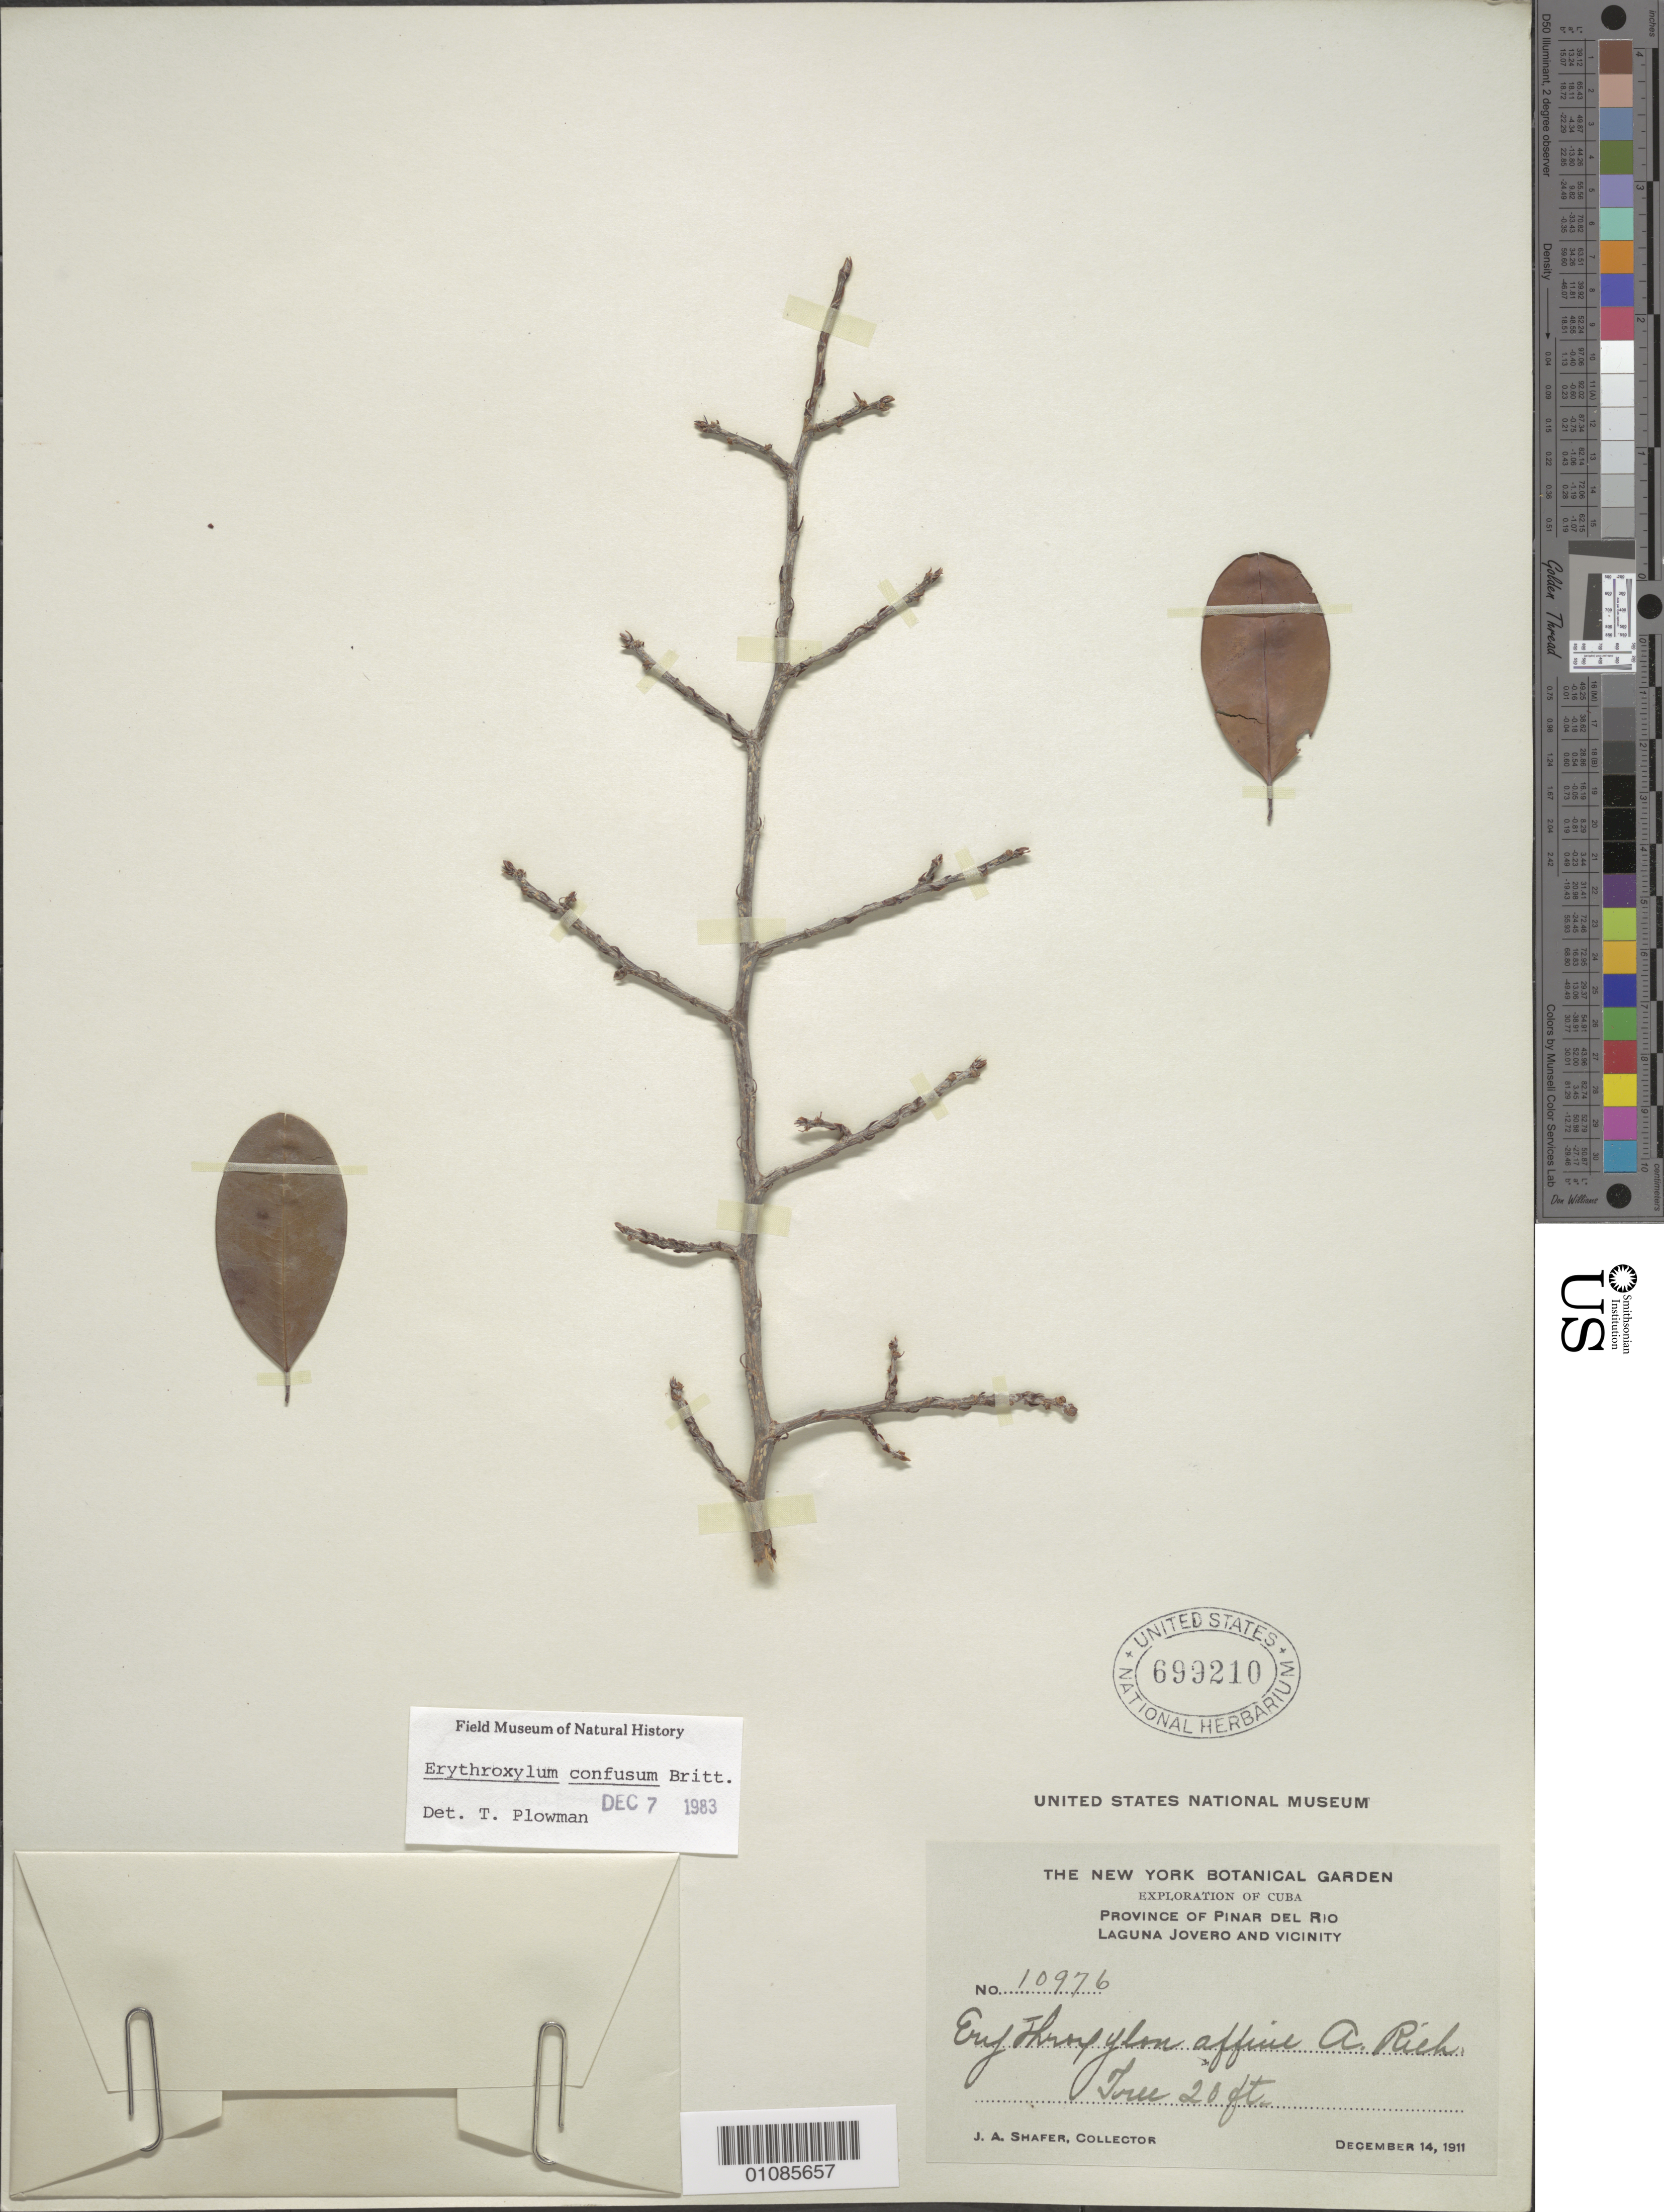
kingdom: Plantae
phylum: Tracheophyta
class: Magnoliopsida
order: Malpighiales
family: Erythroxylaceae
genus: Erythroxylum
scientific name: Erythroxylum confusum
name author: Britton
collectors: J. A. Shafer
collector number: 10976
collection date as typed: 14 Dec 1911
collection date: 1911-12-14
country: Cuba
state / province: Pinar del Rio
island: Cuba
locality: Pinar del Rio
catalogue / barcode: US 693210